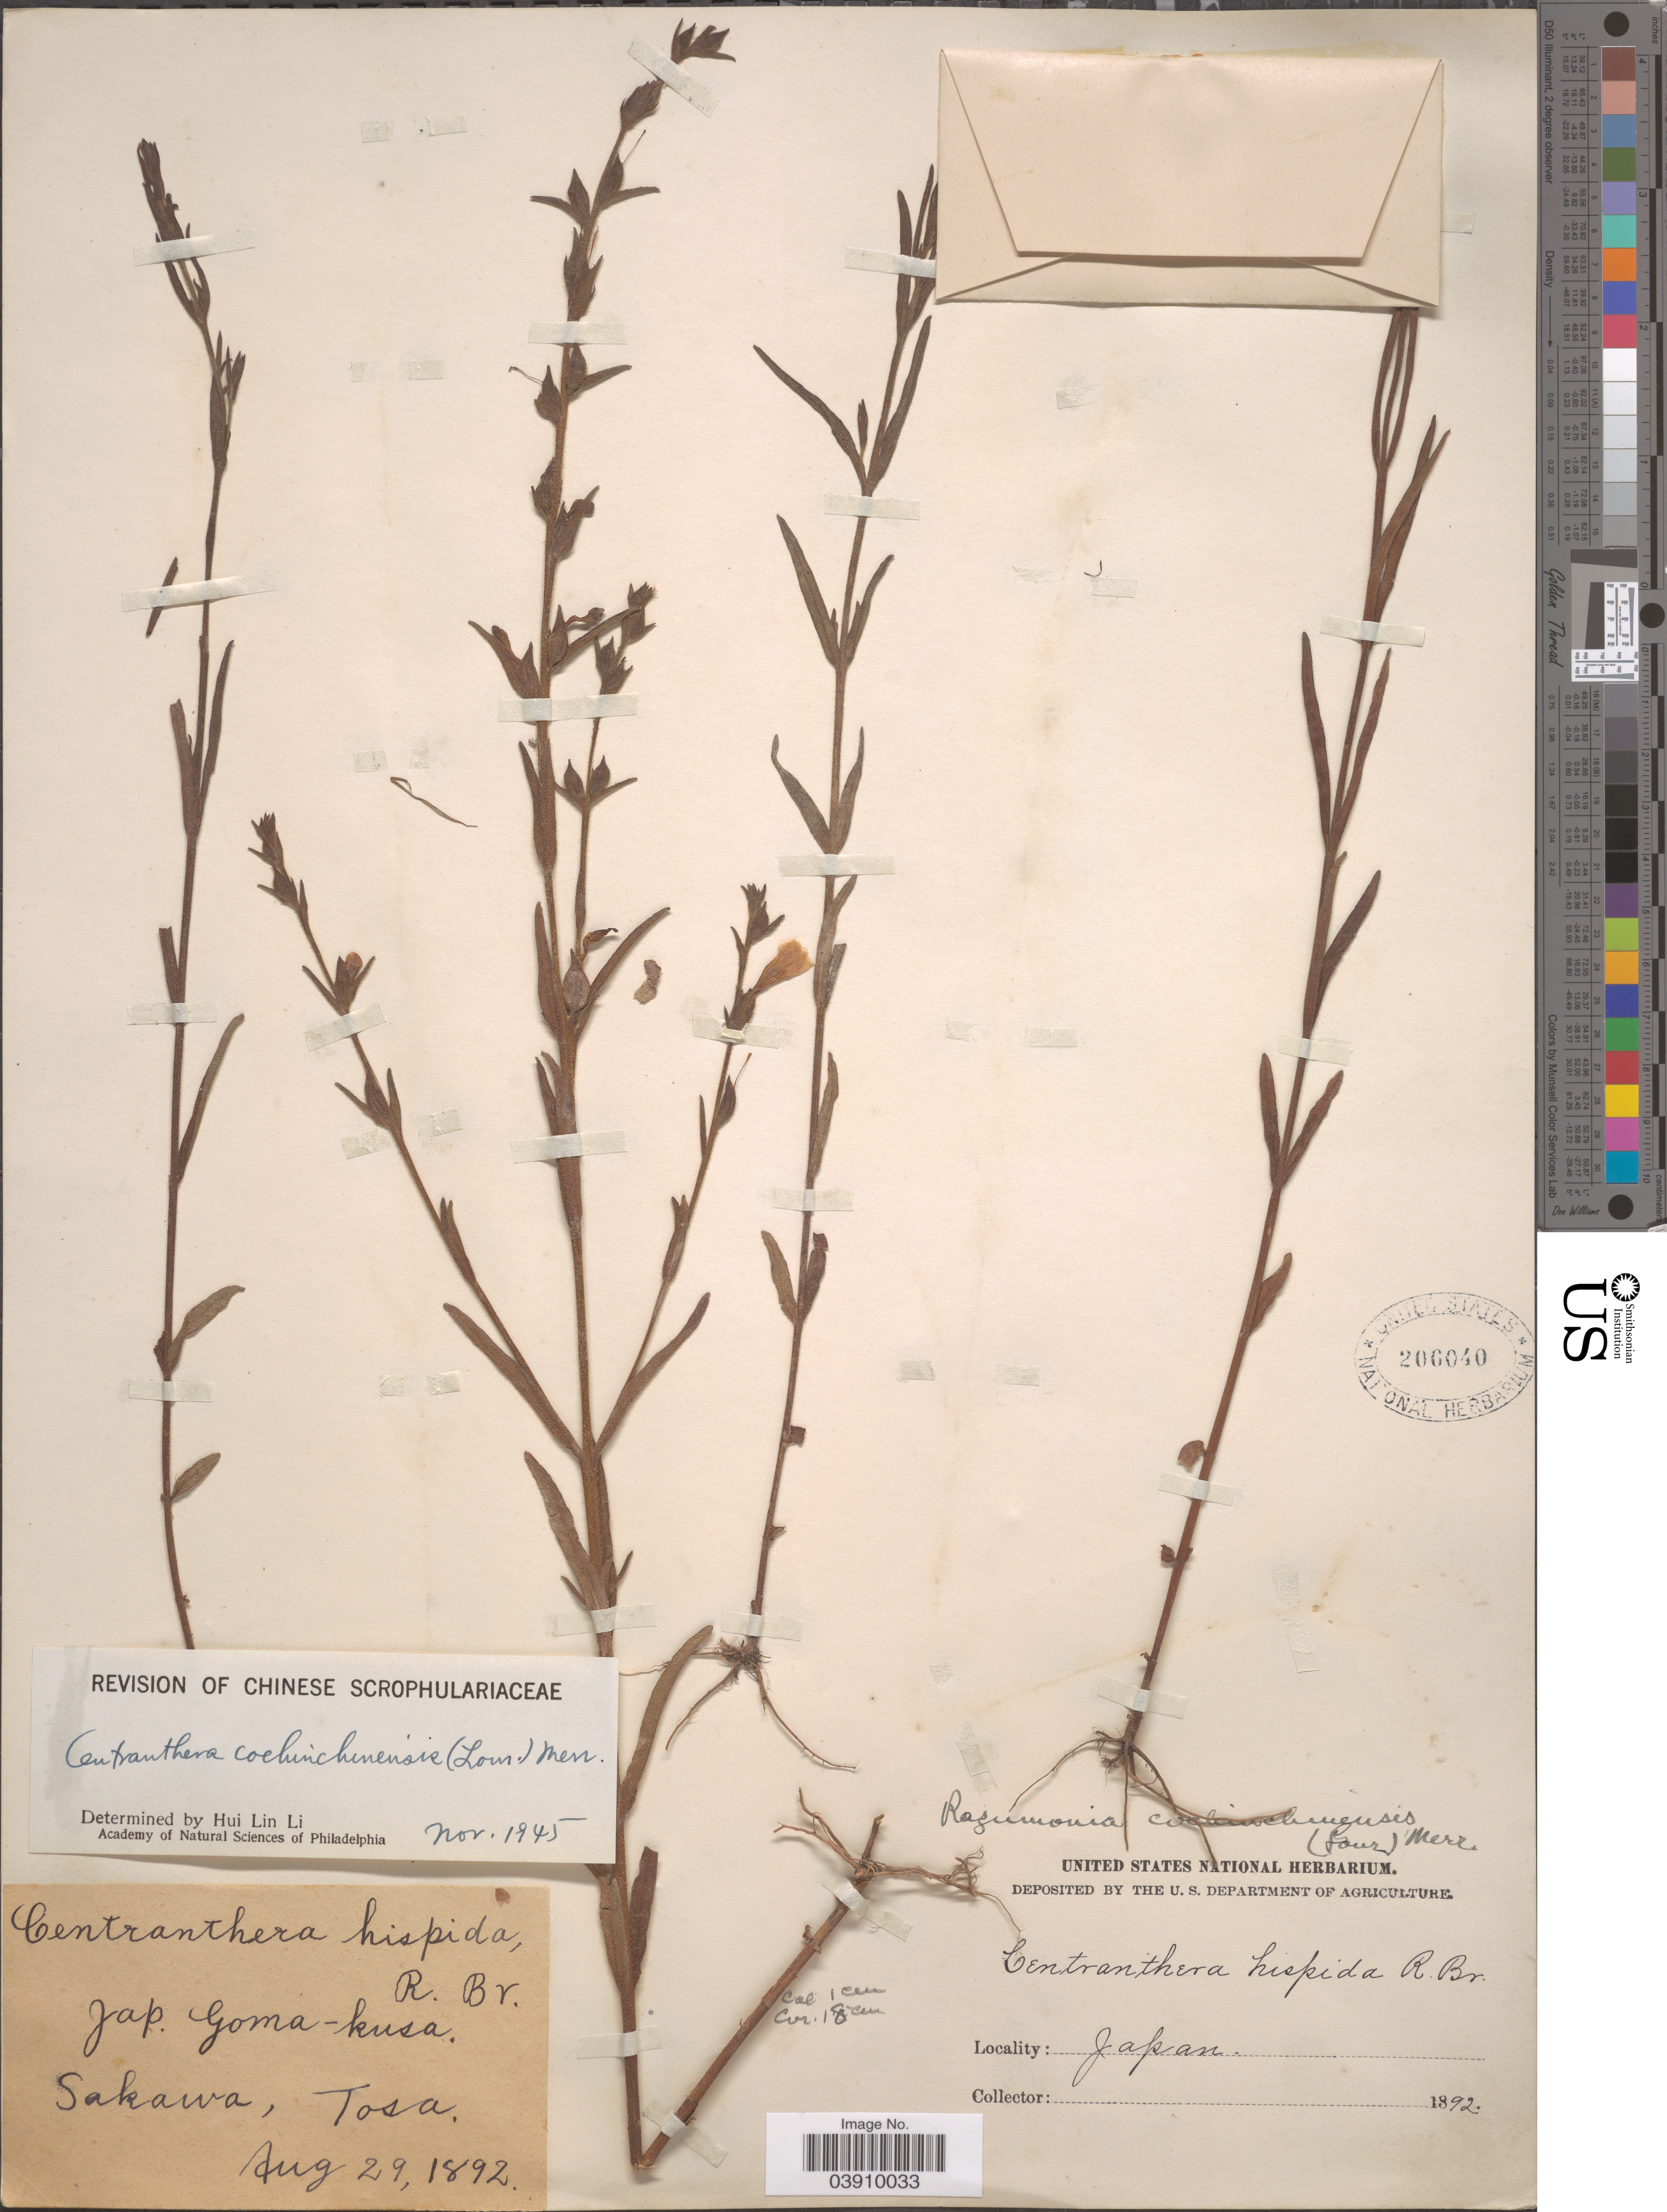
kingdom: Plantae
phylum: Tracheophyta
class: Magnoliopsida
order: Lamiales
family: Orobanchaceae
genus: Centranthera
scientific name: Centranthera cochinchinensis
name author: (Lour.) Merr.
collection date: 1892-08-29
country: Japan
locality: Sakawa, Tosa.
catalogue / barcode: US 206040